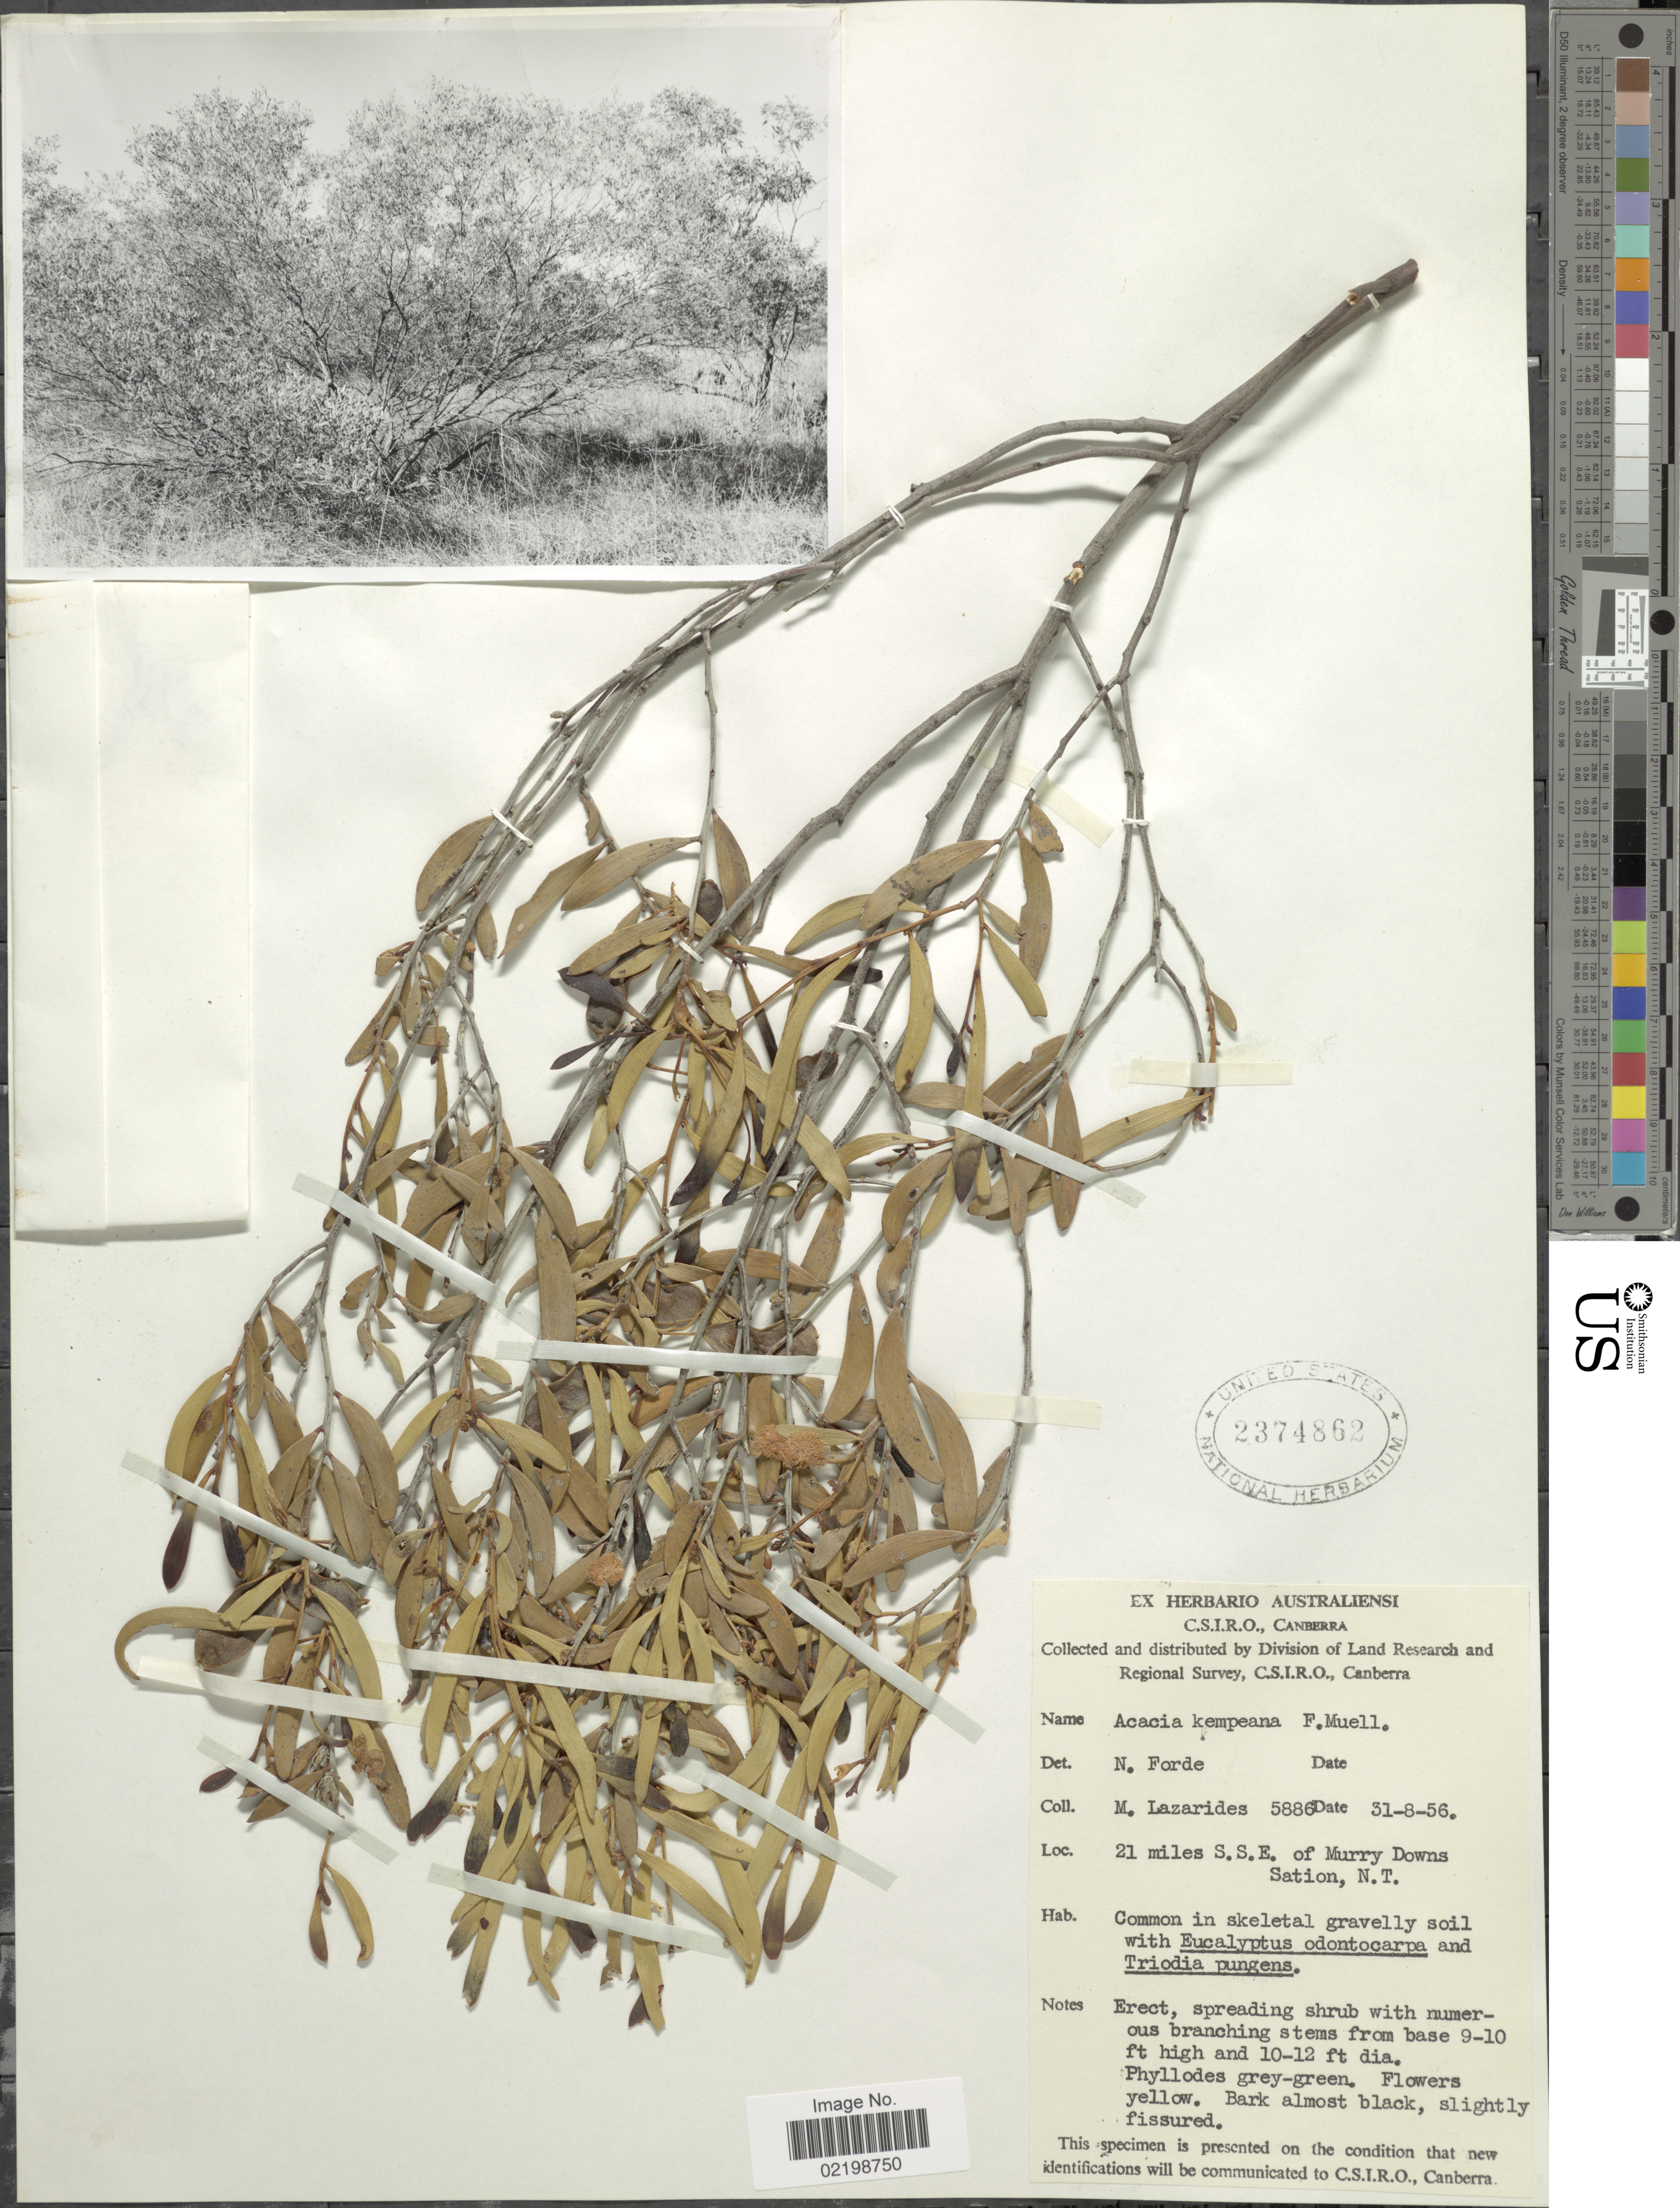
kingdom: Plantae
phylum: Tracheophyta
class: Magnoliopsida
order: Fabales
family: Fabaceae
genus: Acacia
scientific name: Acacia kempeana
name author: F. Muell.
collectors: M. Lazarides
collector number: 5886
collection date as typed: Transcribed d/m/y: 31/8/56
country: Australia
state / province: Northern Territory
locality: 21 miles S.S.E. of Murry Downs Station, N.T.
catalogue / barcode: US 2374862